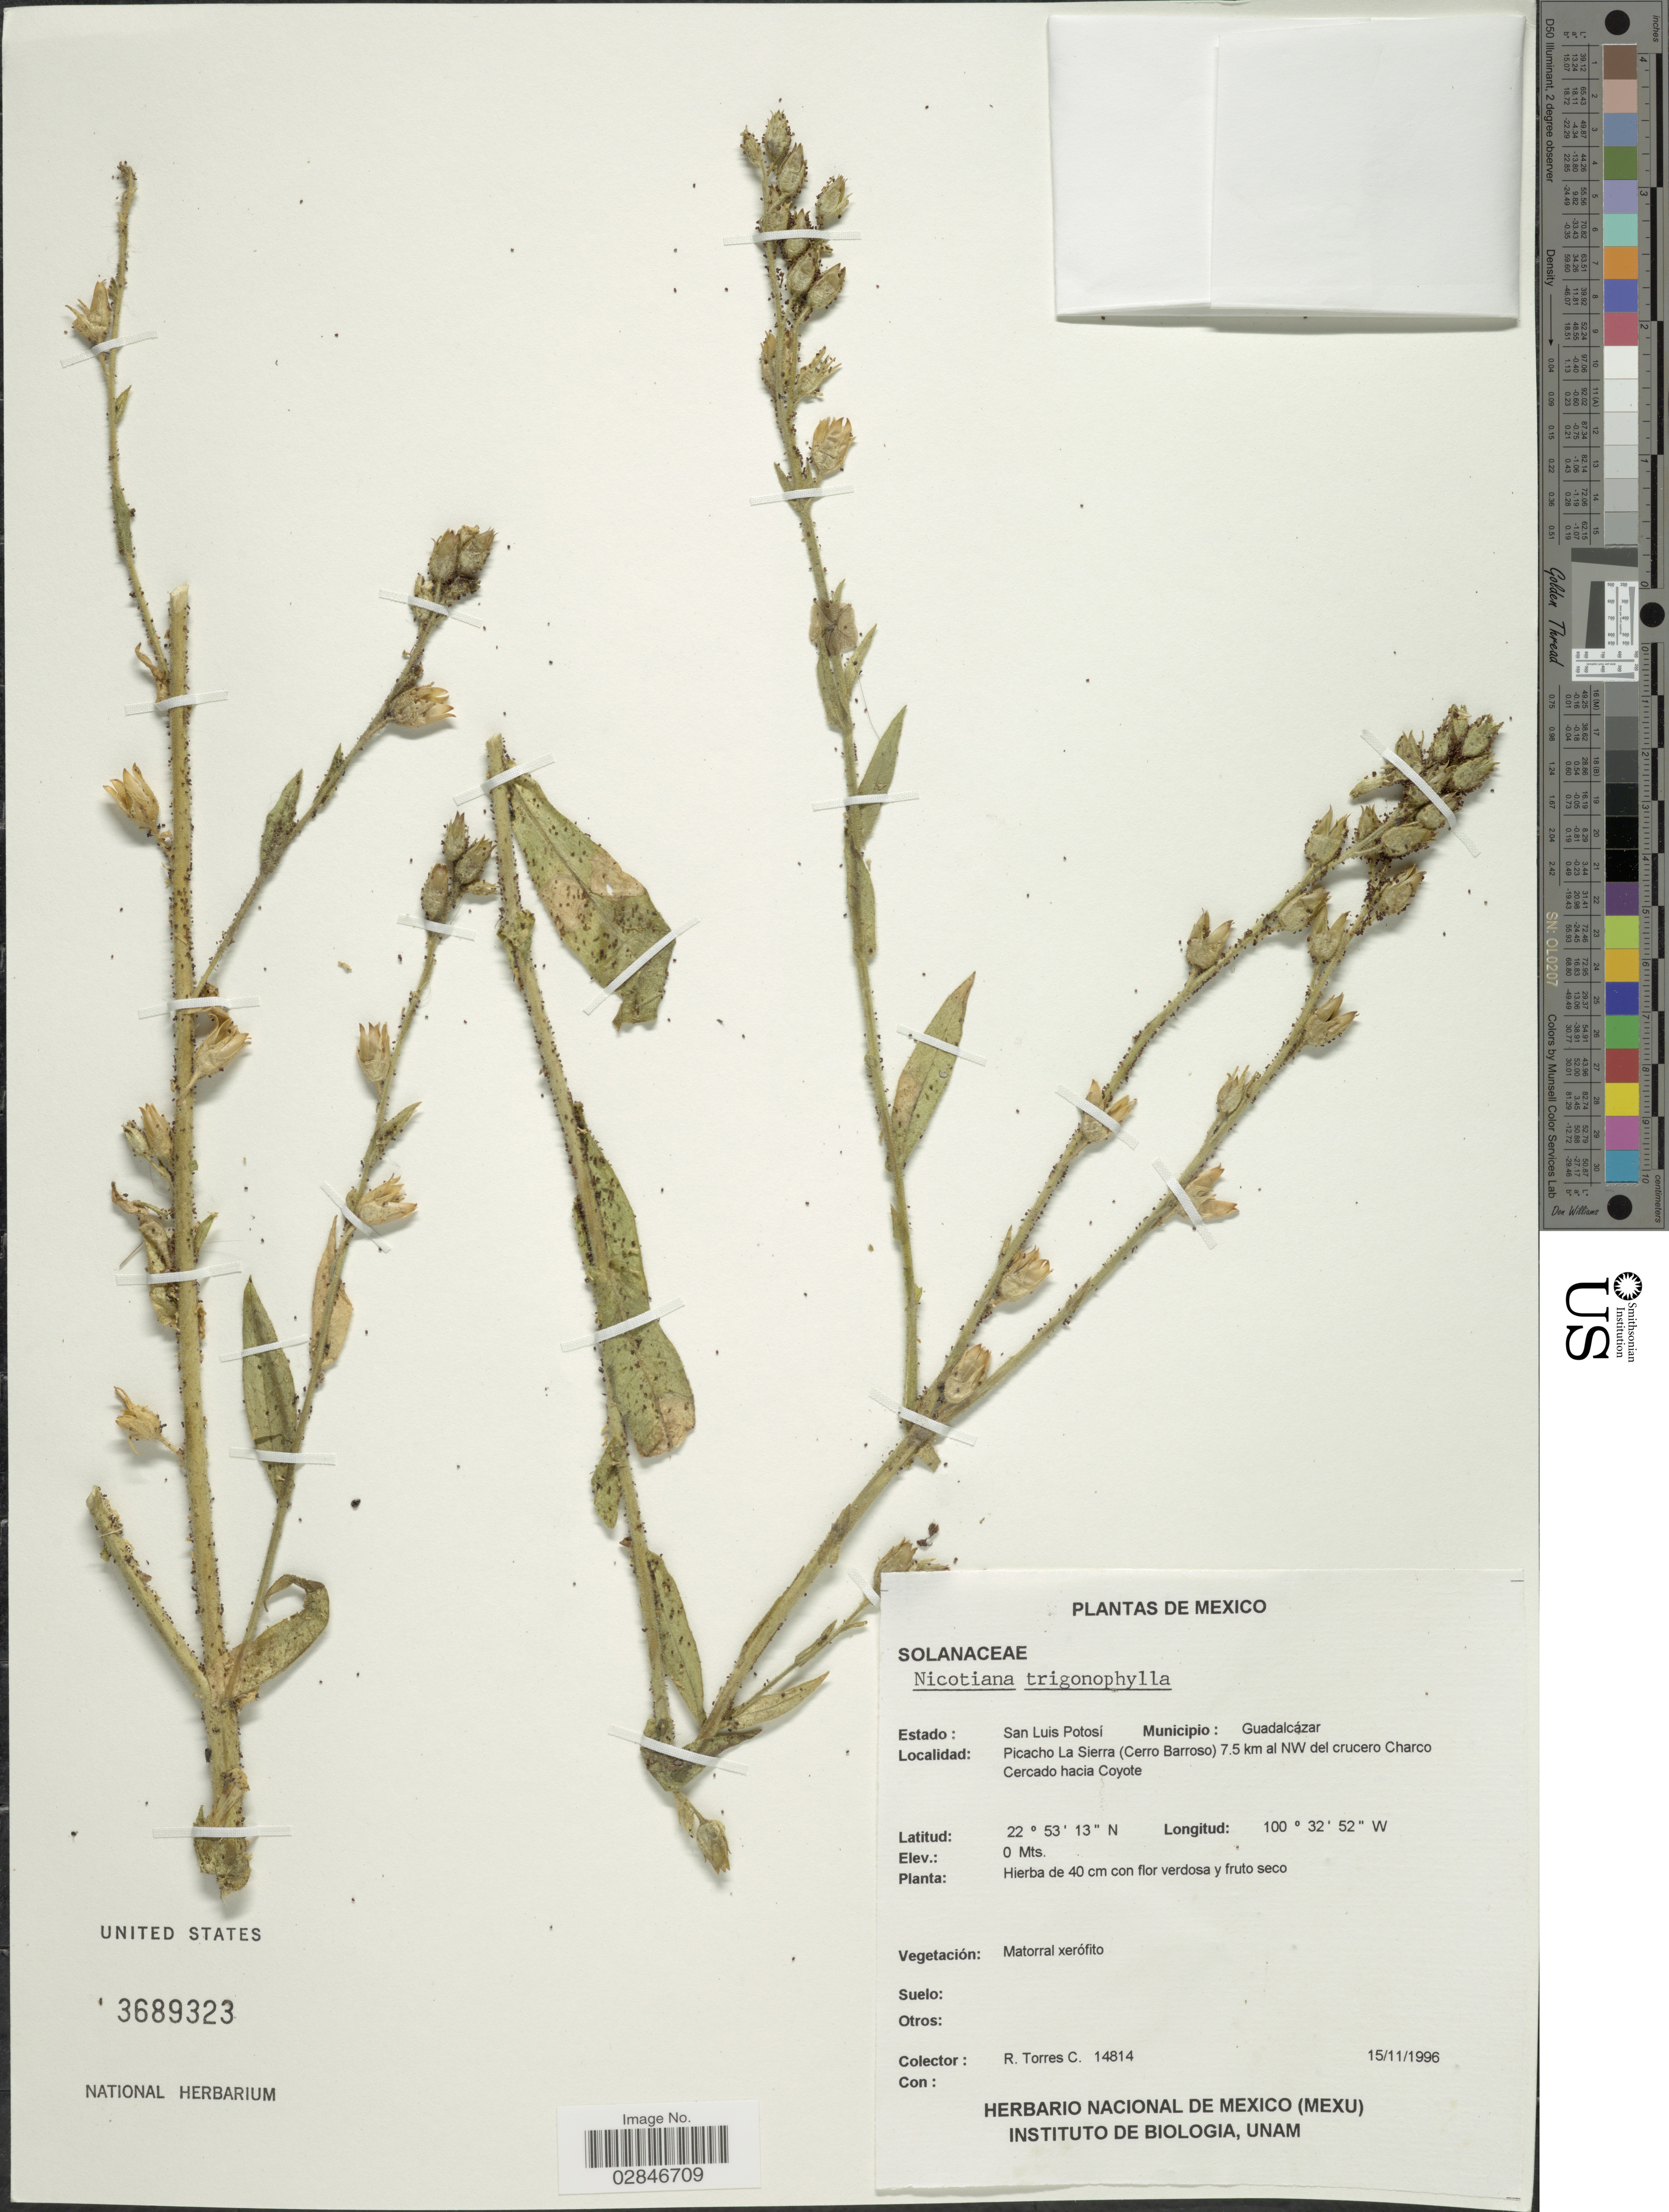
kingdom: Plantae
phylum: Tracheophyta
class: Magnoliopsida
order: Solanales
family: Solanaceae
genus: Nicotiana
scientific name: Nicotiana trigonophylla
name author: Dunal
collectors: R. Torres C.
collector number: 14814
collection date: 1996-11-15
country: Mexico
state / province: San Luis Potosí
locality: Municipio: Guadalcázar, Picacho La Sierra (Cerro Barroso) 7.5 km al NW del crucero Charco Cercado hacia Coyote.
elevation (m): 0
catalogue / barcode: US 3689323